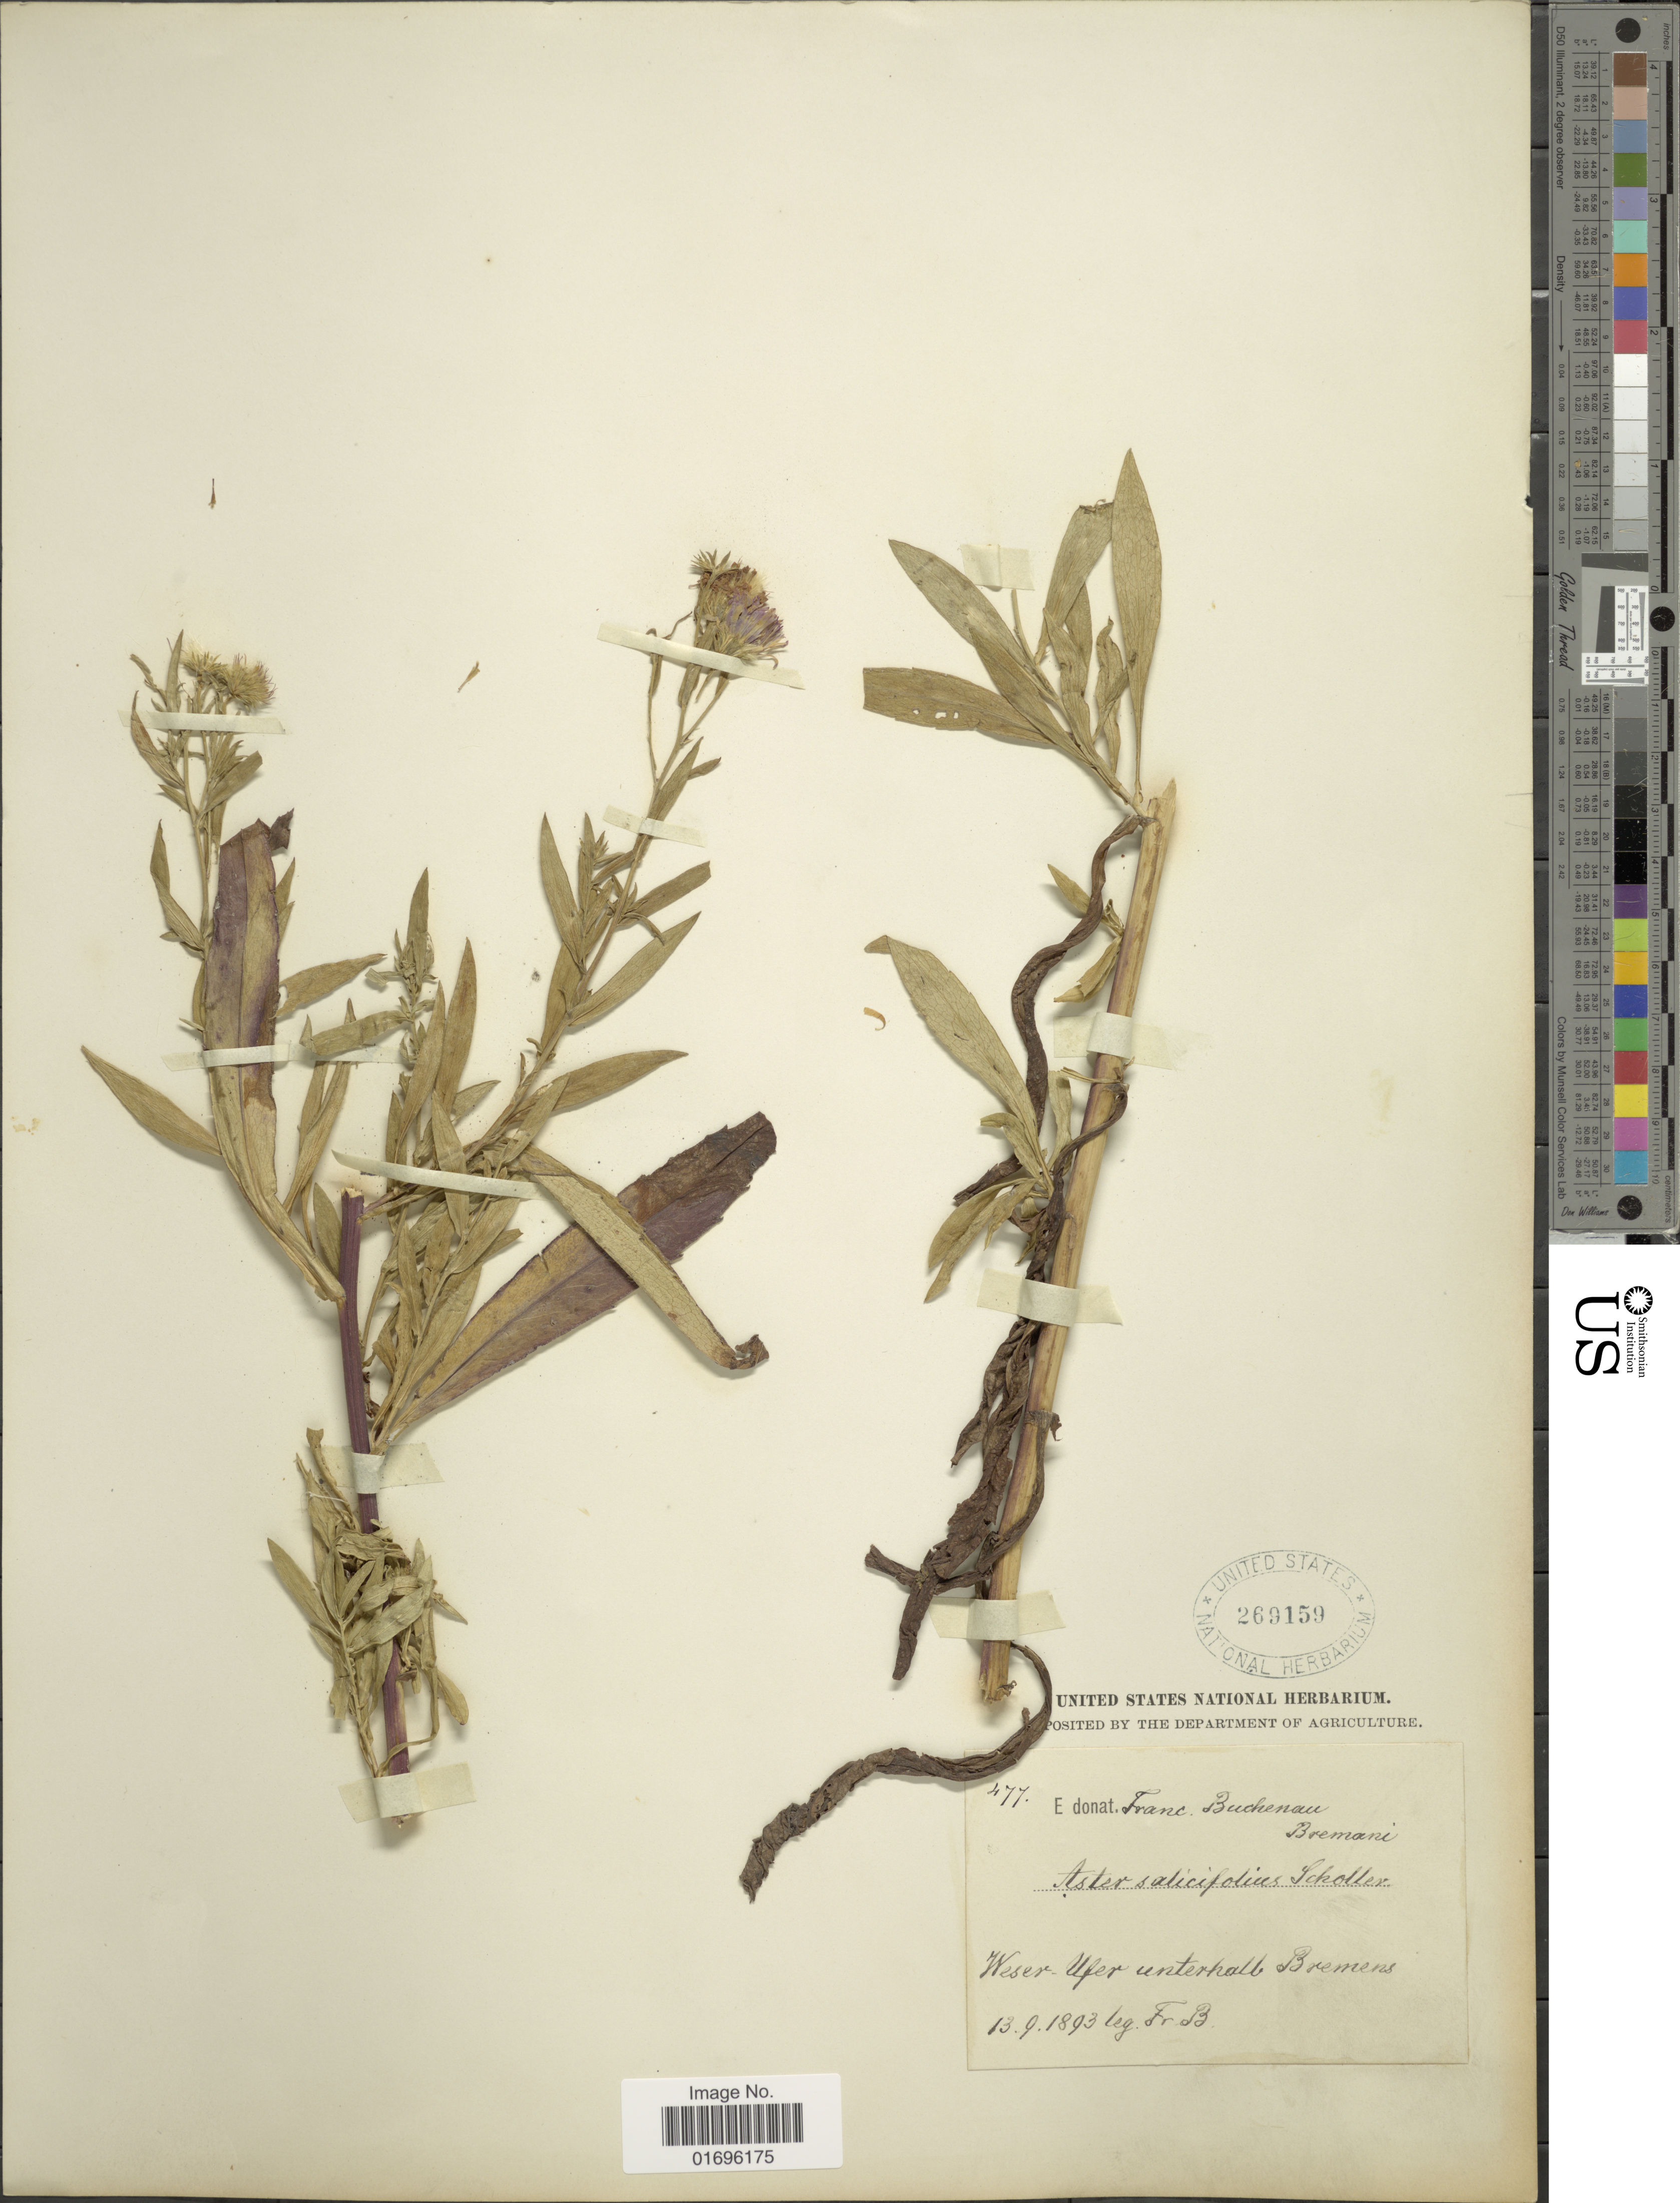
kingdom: Plantae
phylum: Tracheophyta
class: Magnoliopsida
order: Asterales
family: Asteraceae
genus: Aster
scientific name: Aster salicifolius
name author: Scholler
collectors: F. Buchenau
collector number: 477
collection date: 1893-09-13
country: Germany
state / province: Bremen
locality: Weser-Ufer unterhalb Bremens.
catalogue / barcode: US 269159